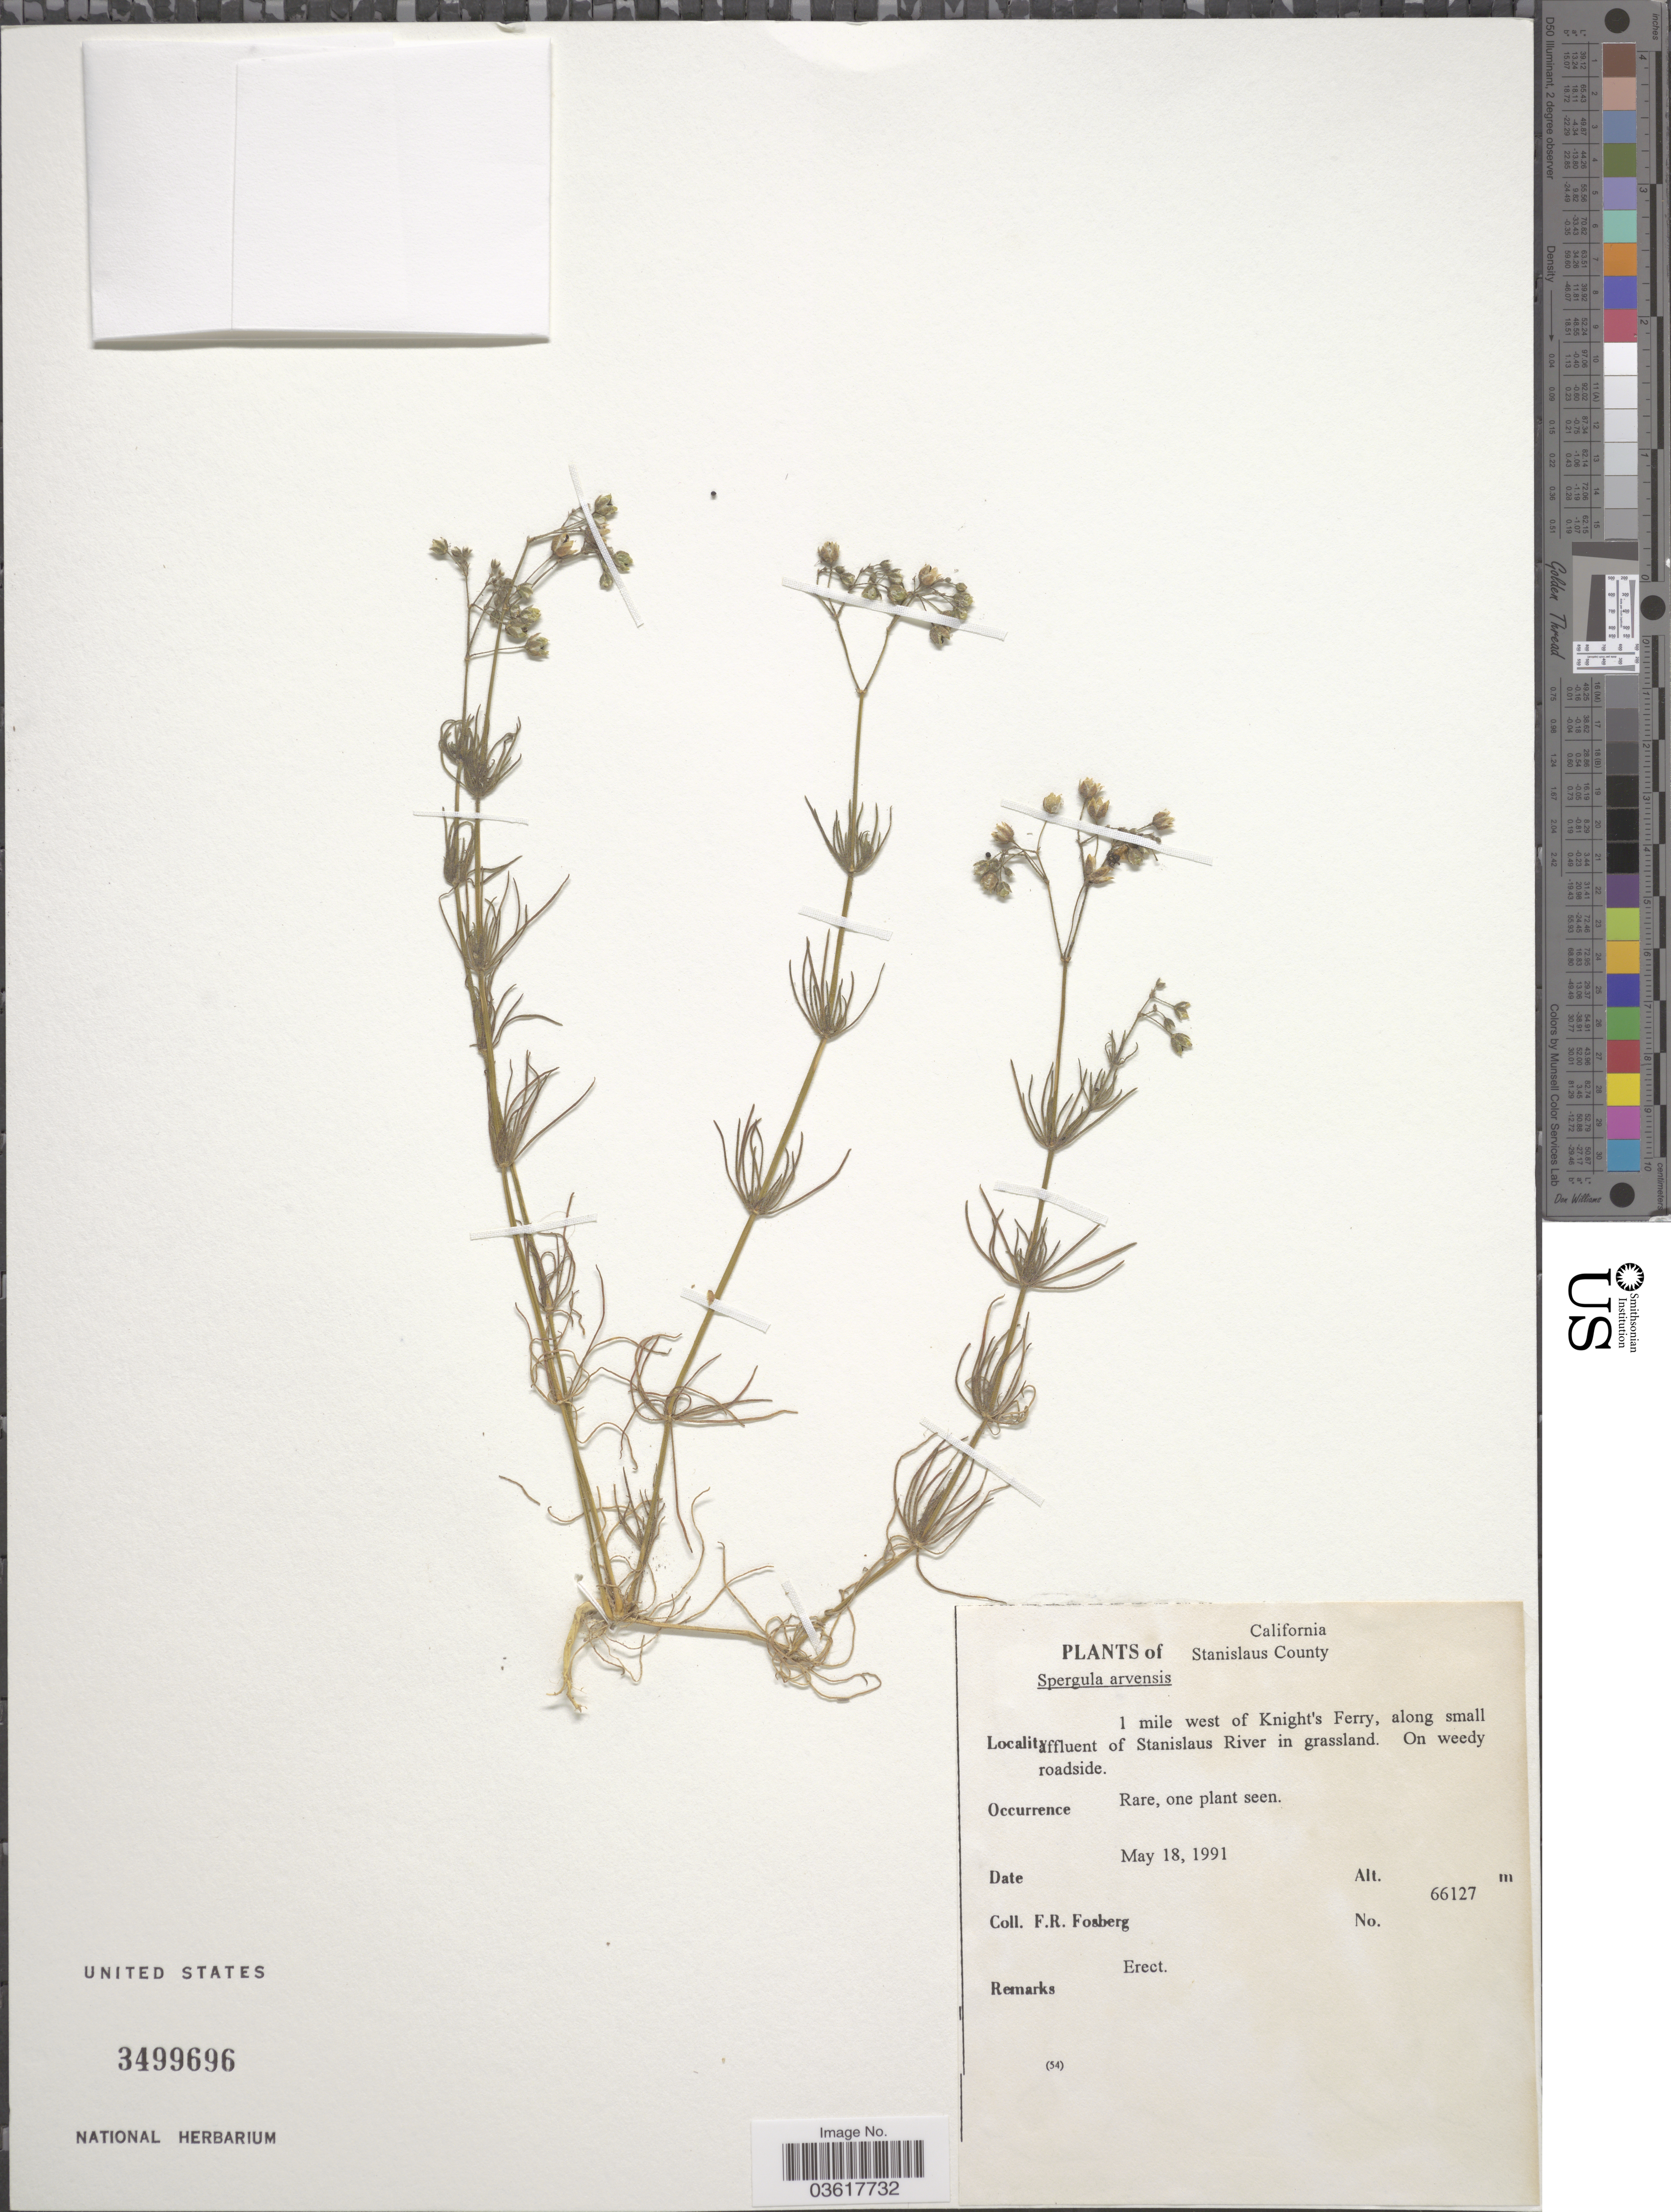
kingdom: Plantae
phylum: Tracheophyta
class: Magnoliopsida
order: Caryophyllales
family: Caryophyllaceae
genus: Spergula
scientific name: Spergula arvensis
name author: L.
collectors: F. R. Fosberg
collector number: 66127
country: United States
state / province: California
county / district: Stanislaus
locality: Stanislaus County. 1 mile west of Knight's Ferry, along small affluent of Stanislaus River in grassland.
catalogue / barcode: US 3499696